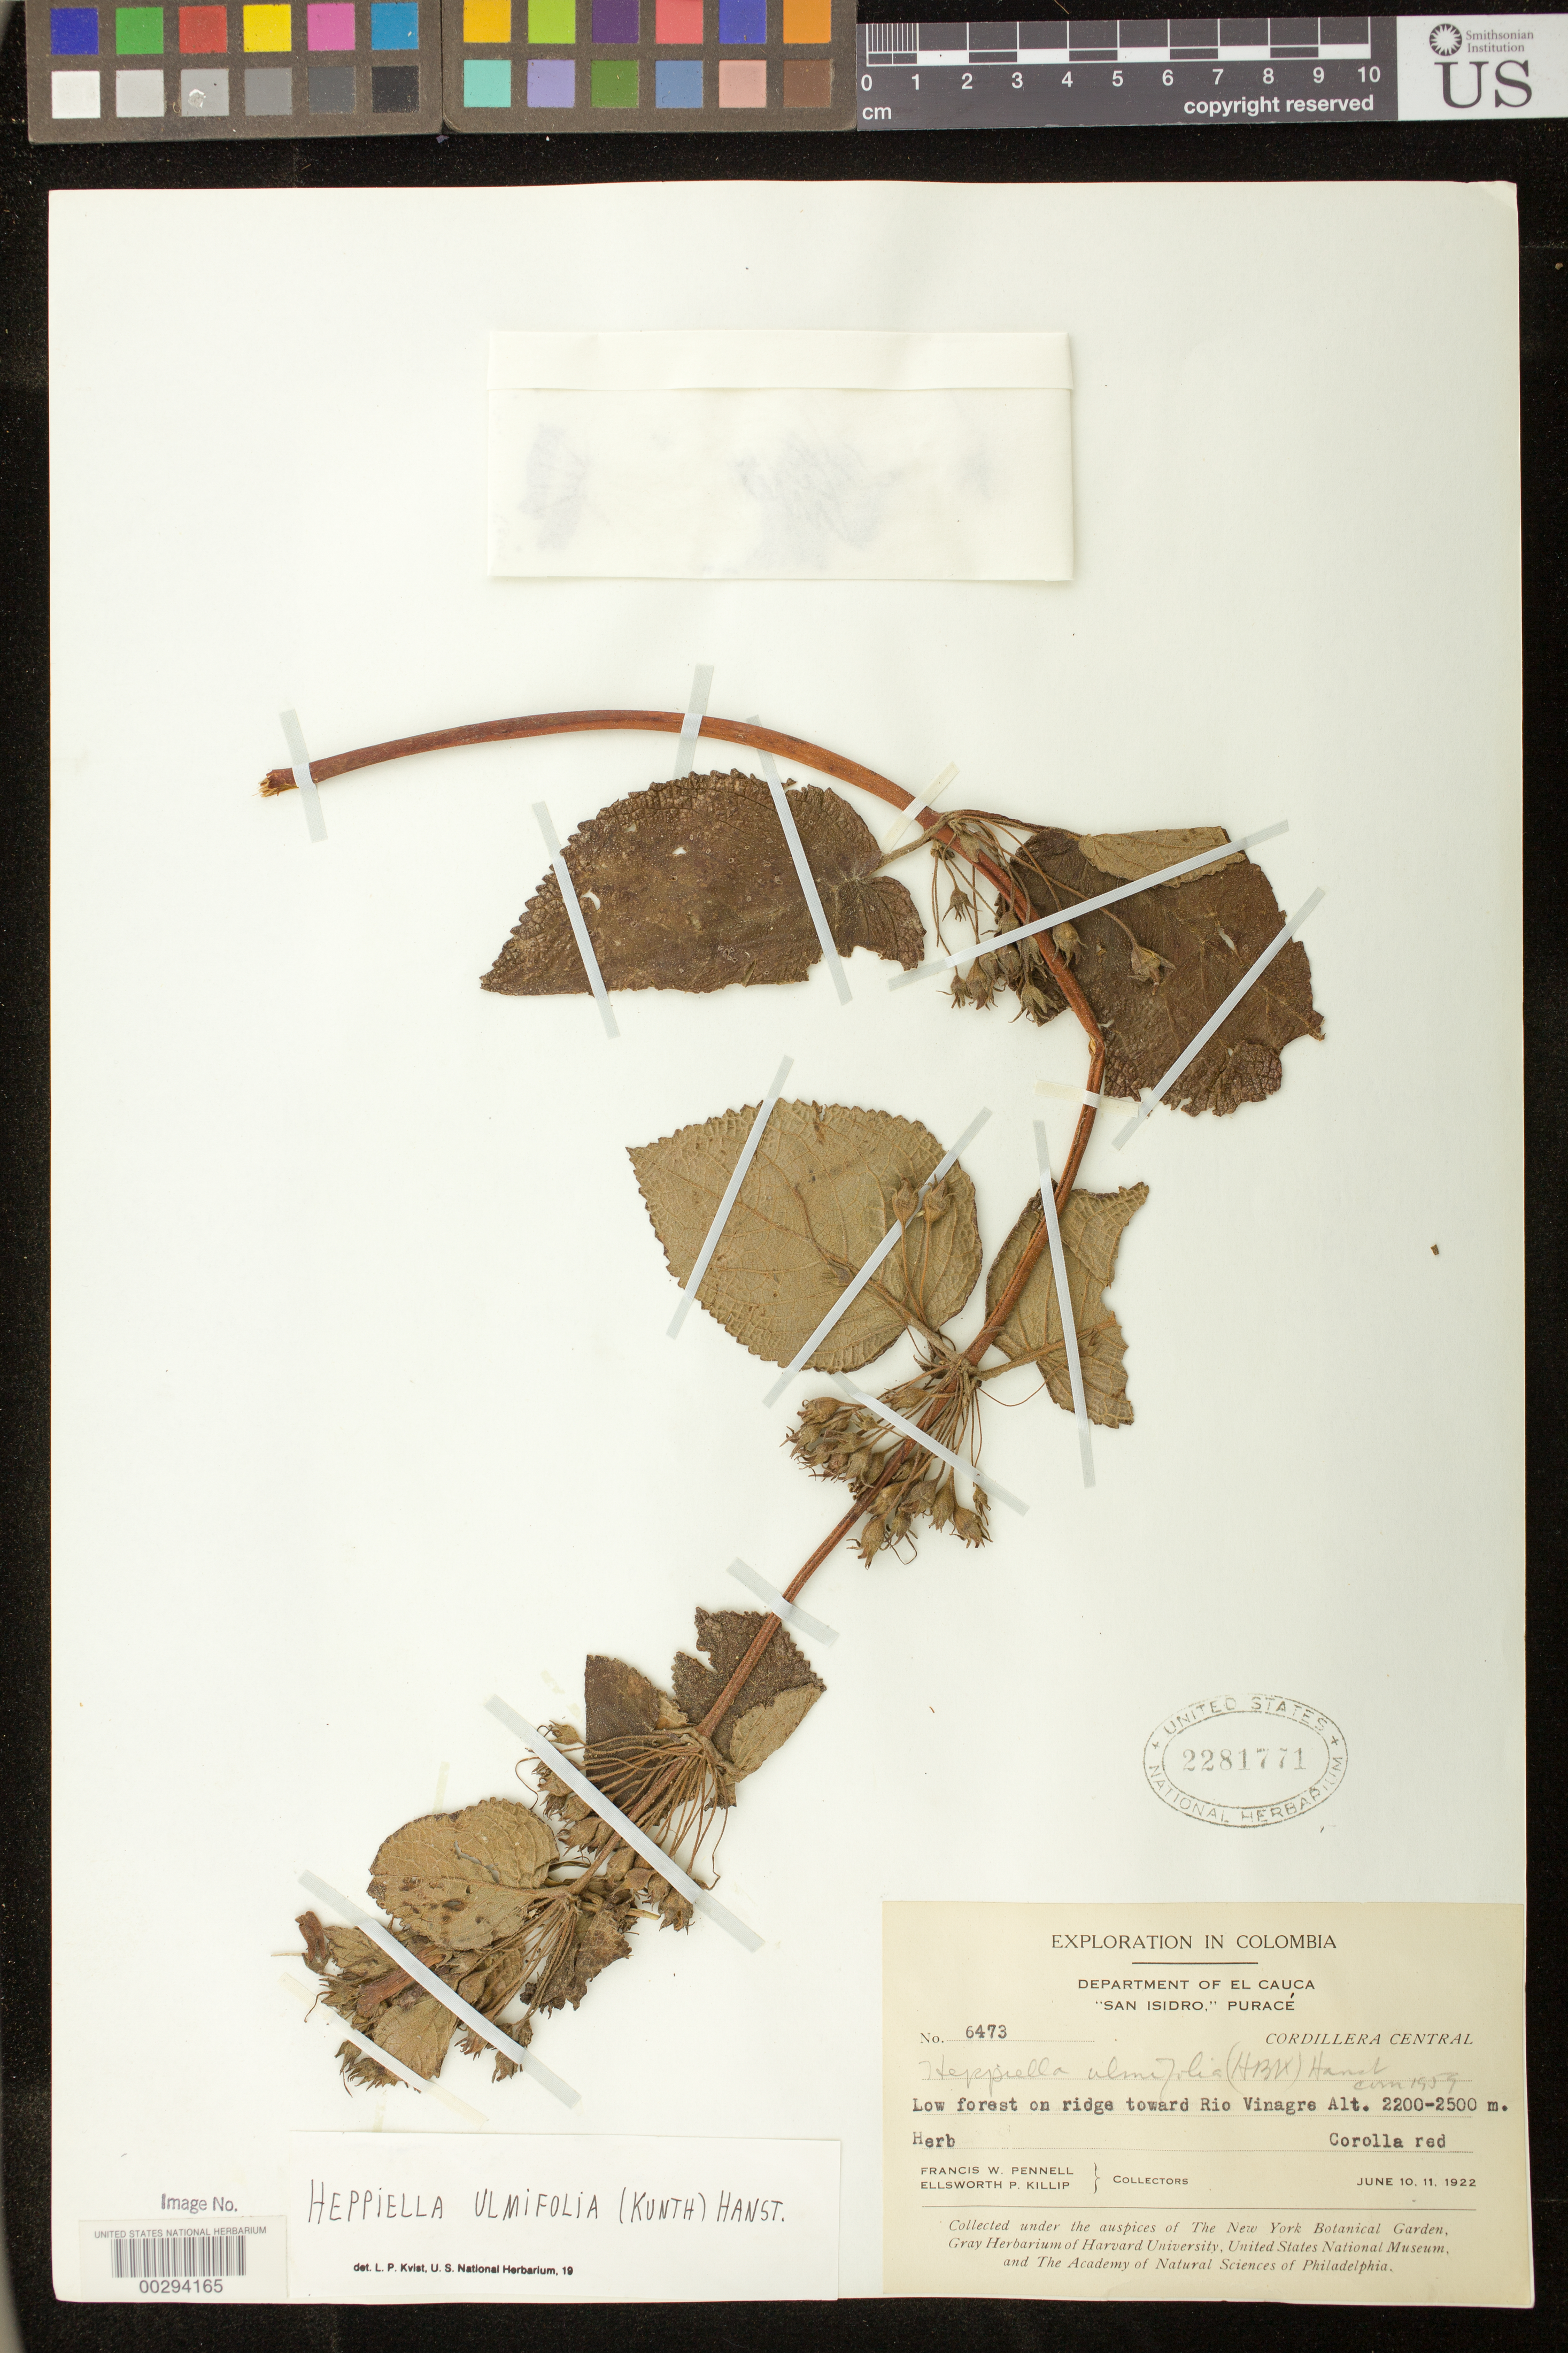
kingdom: Plantae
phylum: Tracheophyta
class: Magnoliopsida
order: Lamiales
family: Gesneriaceae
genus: Heppiella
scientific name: Heppiella ulmifolia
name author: (Kunth) Hanst.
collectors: F. W. Pennell & E. P. Killip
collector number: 6473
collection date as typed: Jun 1922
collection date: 1922-06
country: Colombia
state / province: Cauca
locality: San Isidro,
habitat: Low forest on ridge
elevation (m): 2200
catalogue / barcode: US 2281771